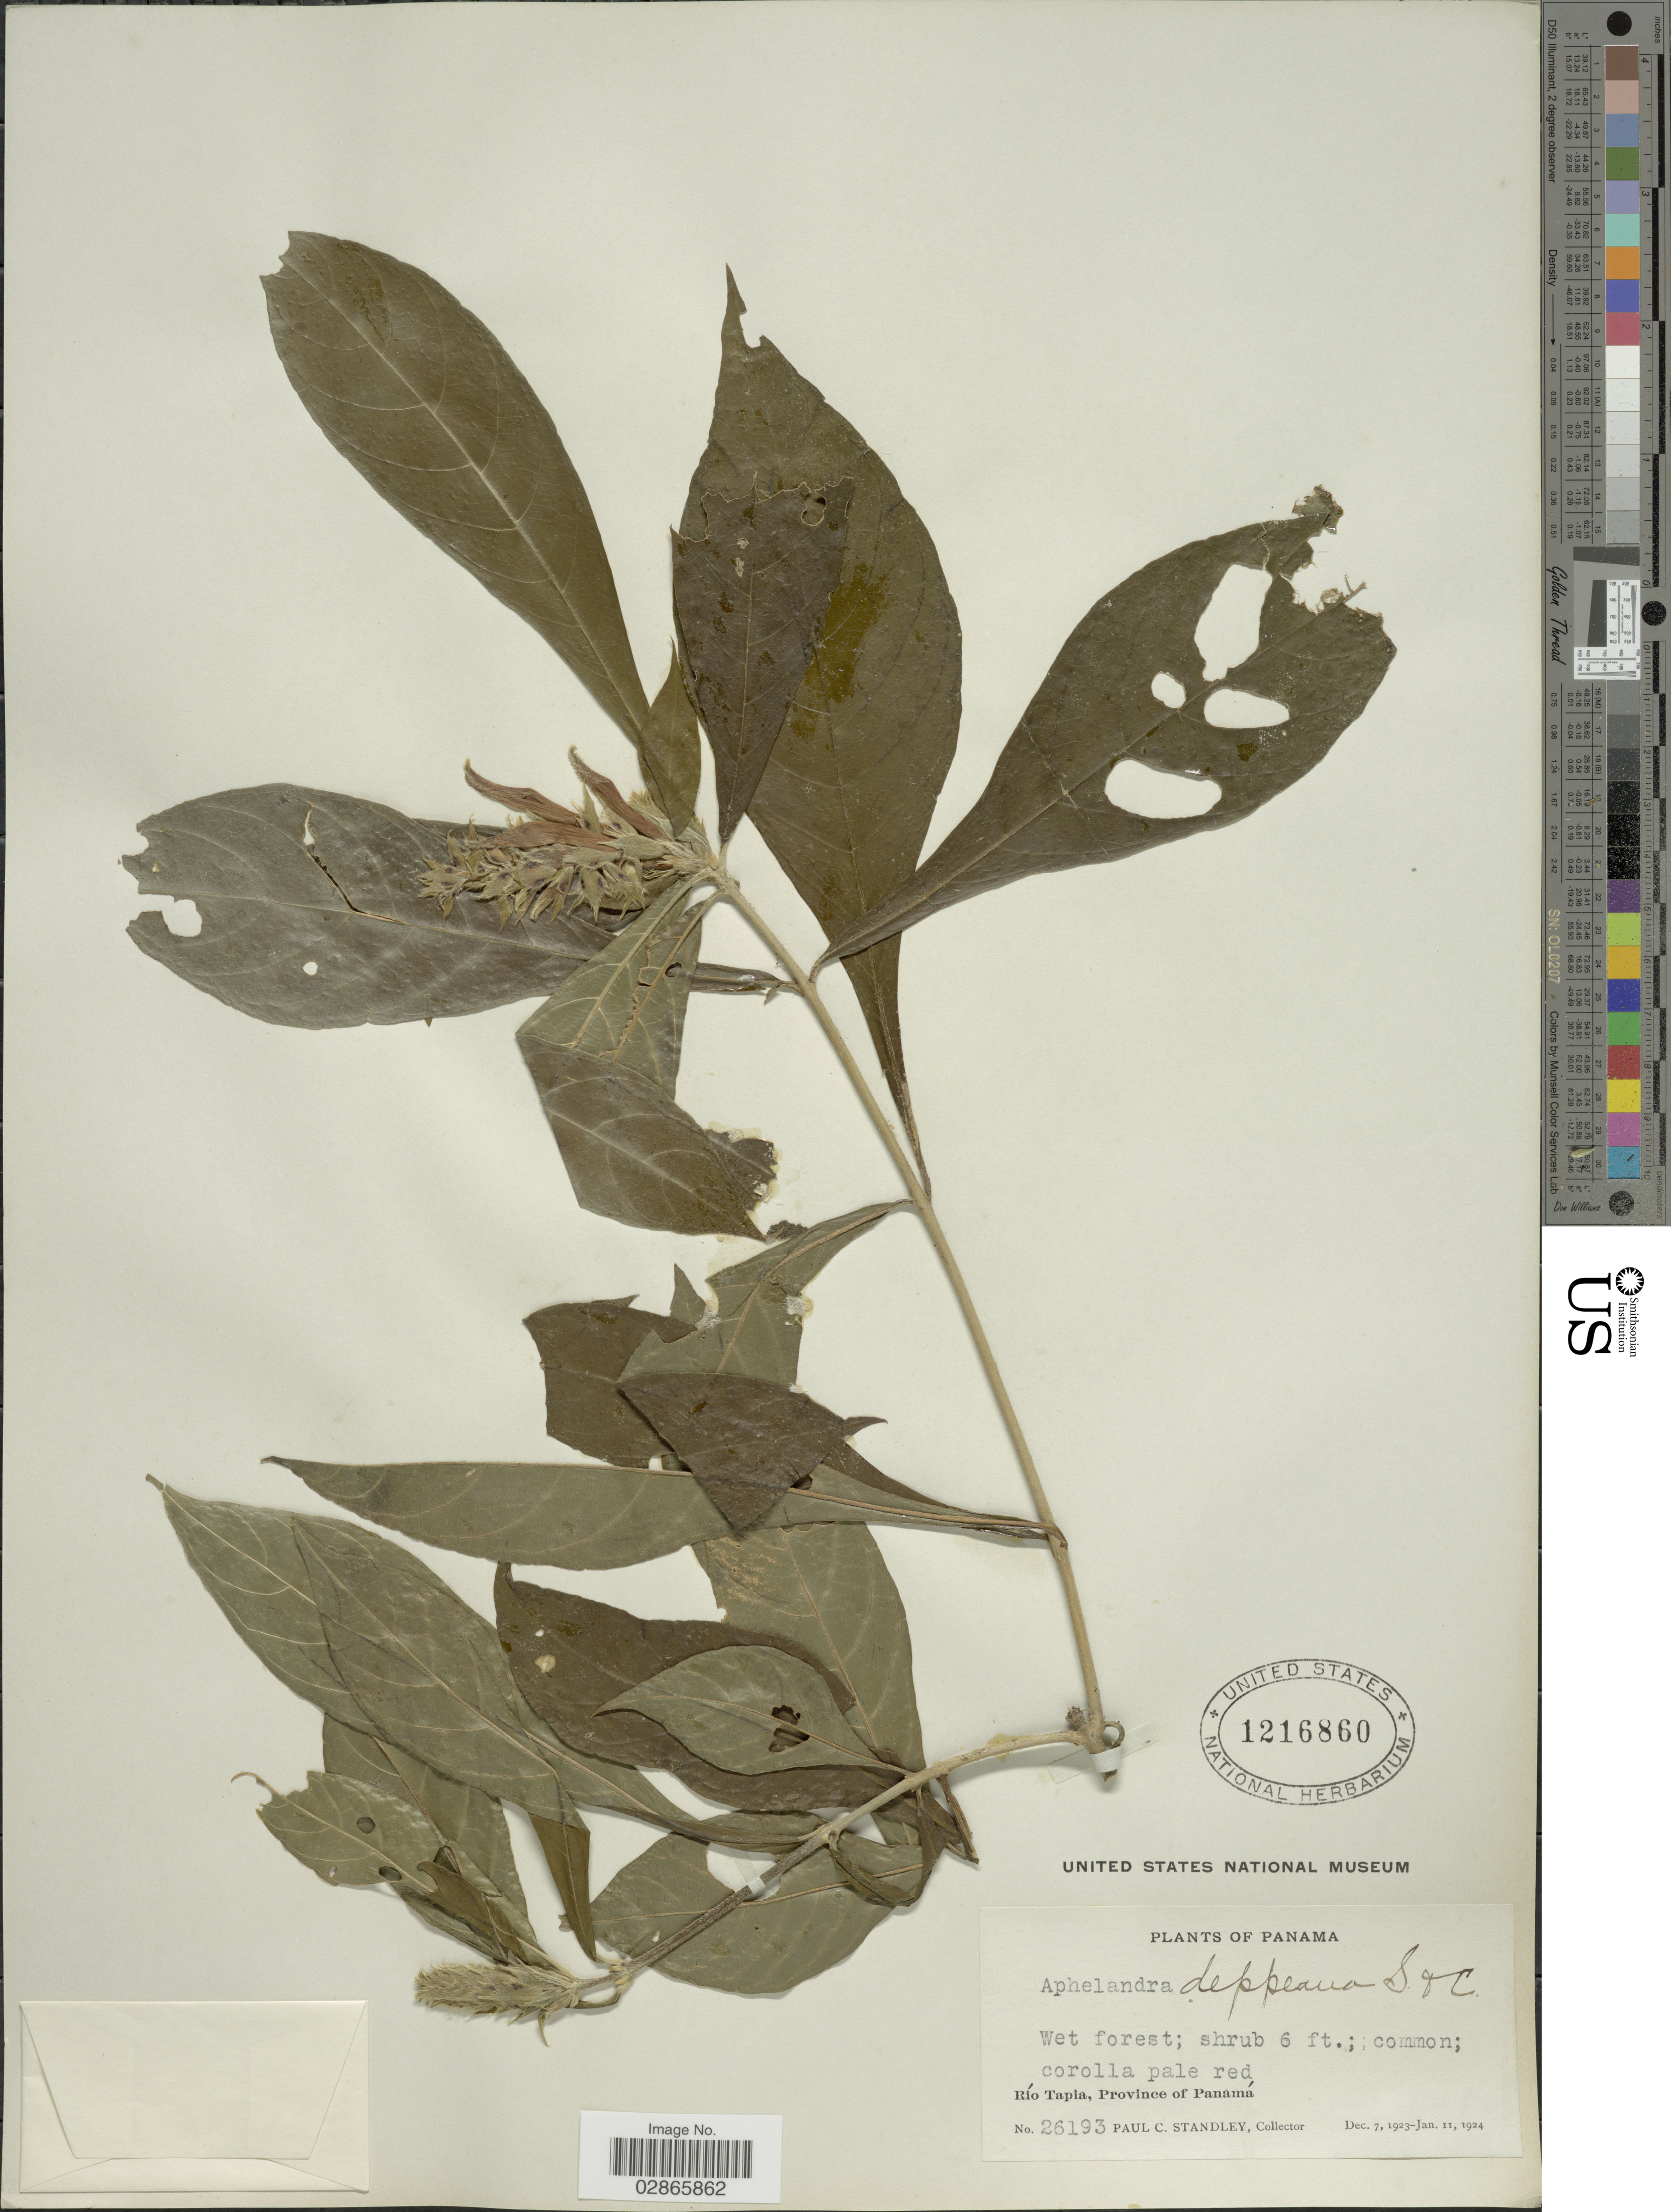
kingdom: Plantae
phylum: Tracheophyta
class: Magnoliopsida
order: Lamiales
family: Acanthaceae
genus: Aphelandra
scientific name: Aphelandra deppeana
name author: Schltdl. & Cham.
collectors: P. C. Standley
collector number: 26193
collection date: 1923-12-07/1924-01-11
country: Panama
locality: Río Tapia.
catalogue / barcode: US 1216860